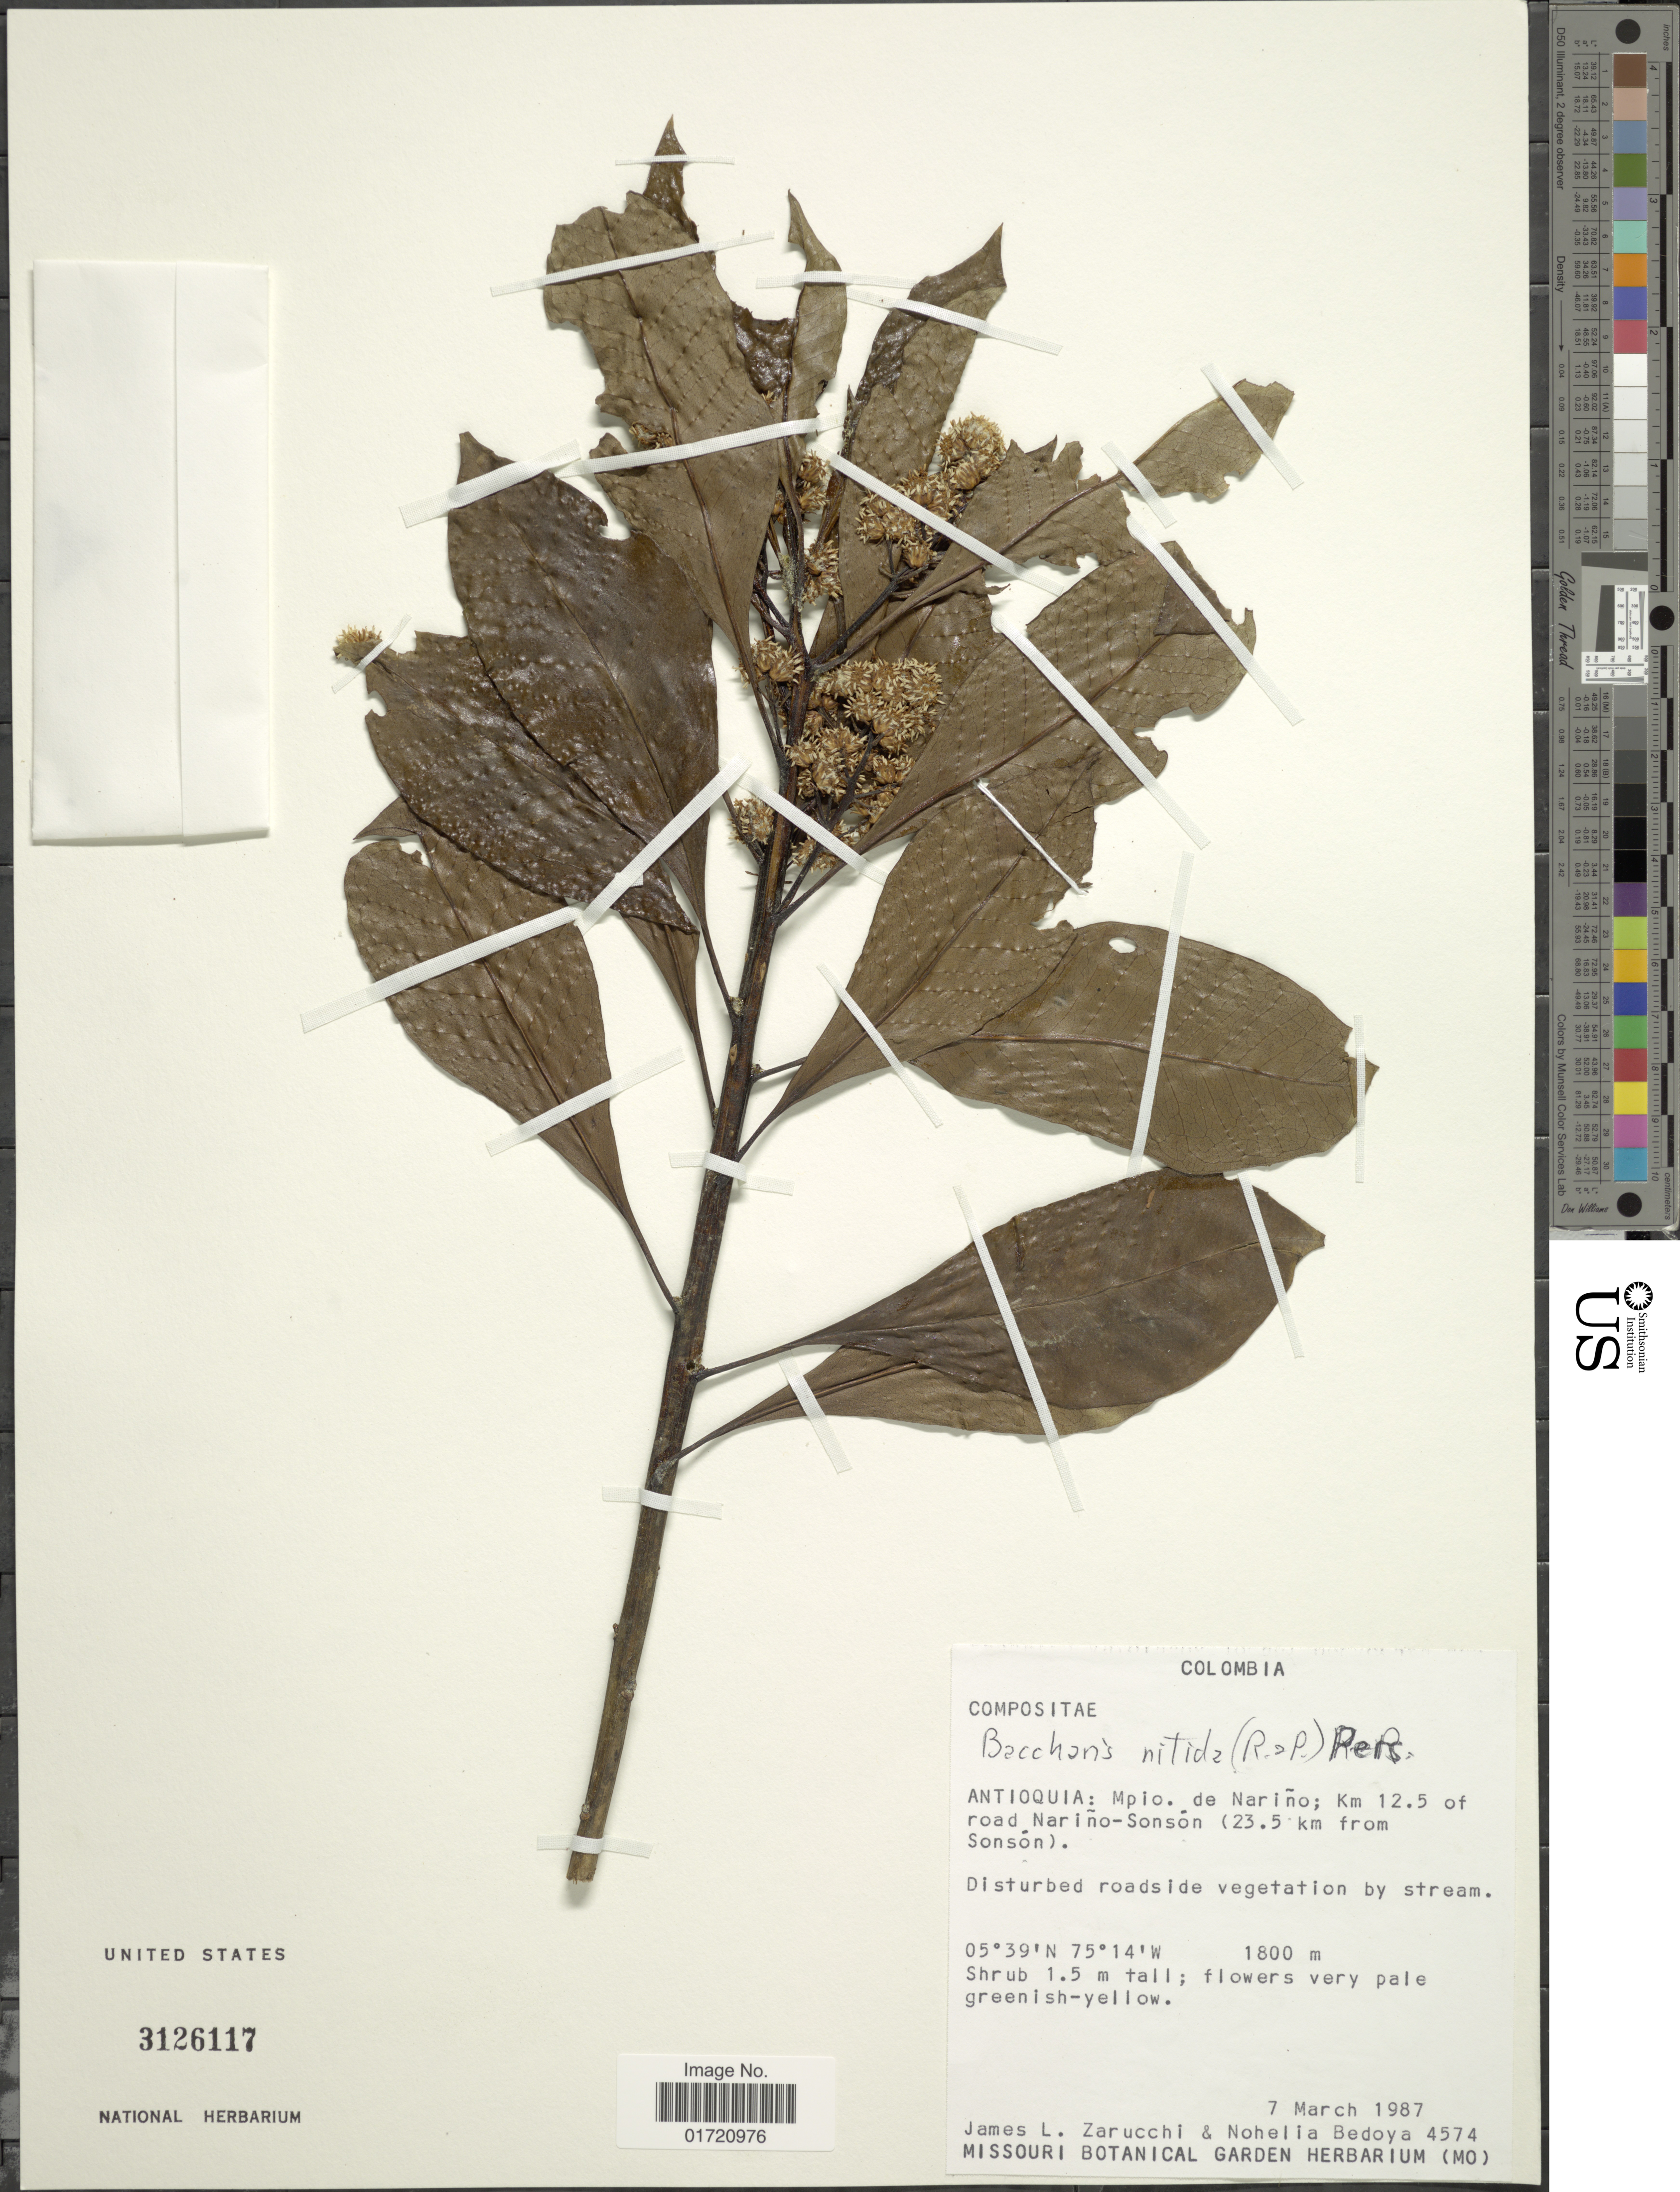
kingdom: Plantae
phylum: Tracheophyta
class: Magnoliopsida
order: Asterales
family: Asteraceae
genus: Baccharis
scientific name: Baccharis nitida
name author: (Ruiz & Pav.) Pers.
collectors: J. L. Zarucchi & N. Bedoya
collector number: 4574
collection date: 1987-03-07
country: Colombia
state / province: Antioquia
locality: Mpio. de Narino, km 12.5 of road Narino-Sonson (23.5 km from Sonson)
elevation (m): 1800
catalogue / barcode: US 3126117